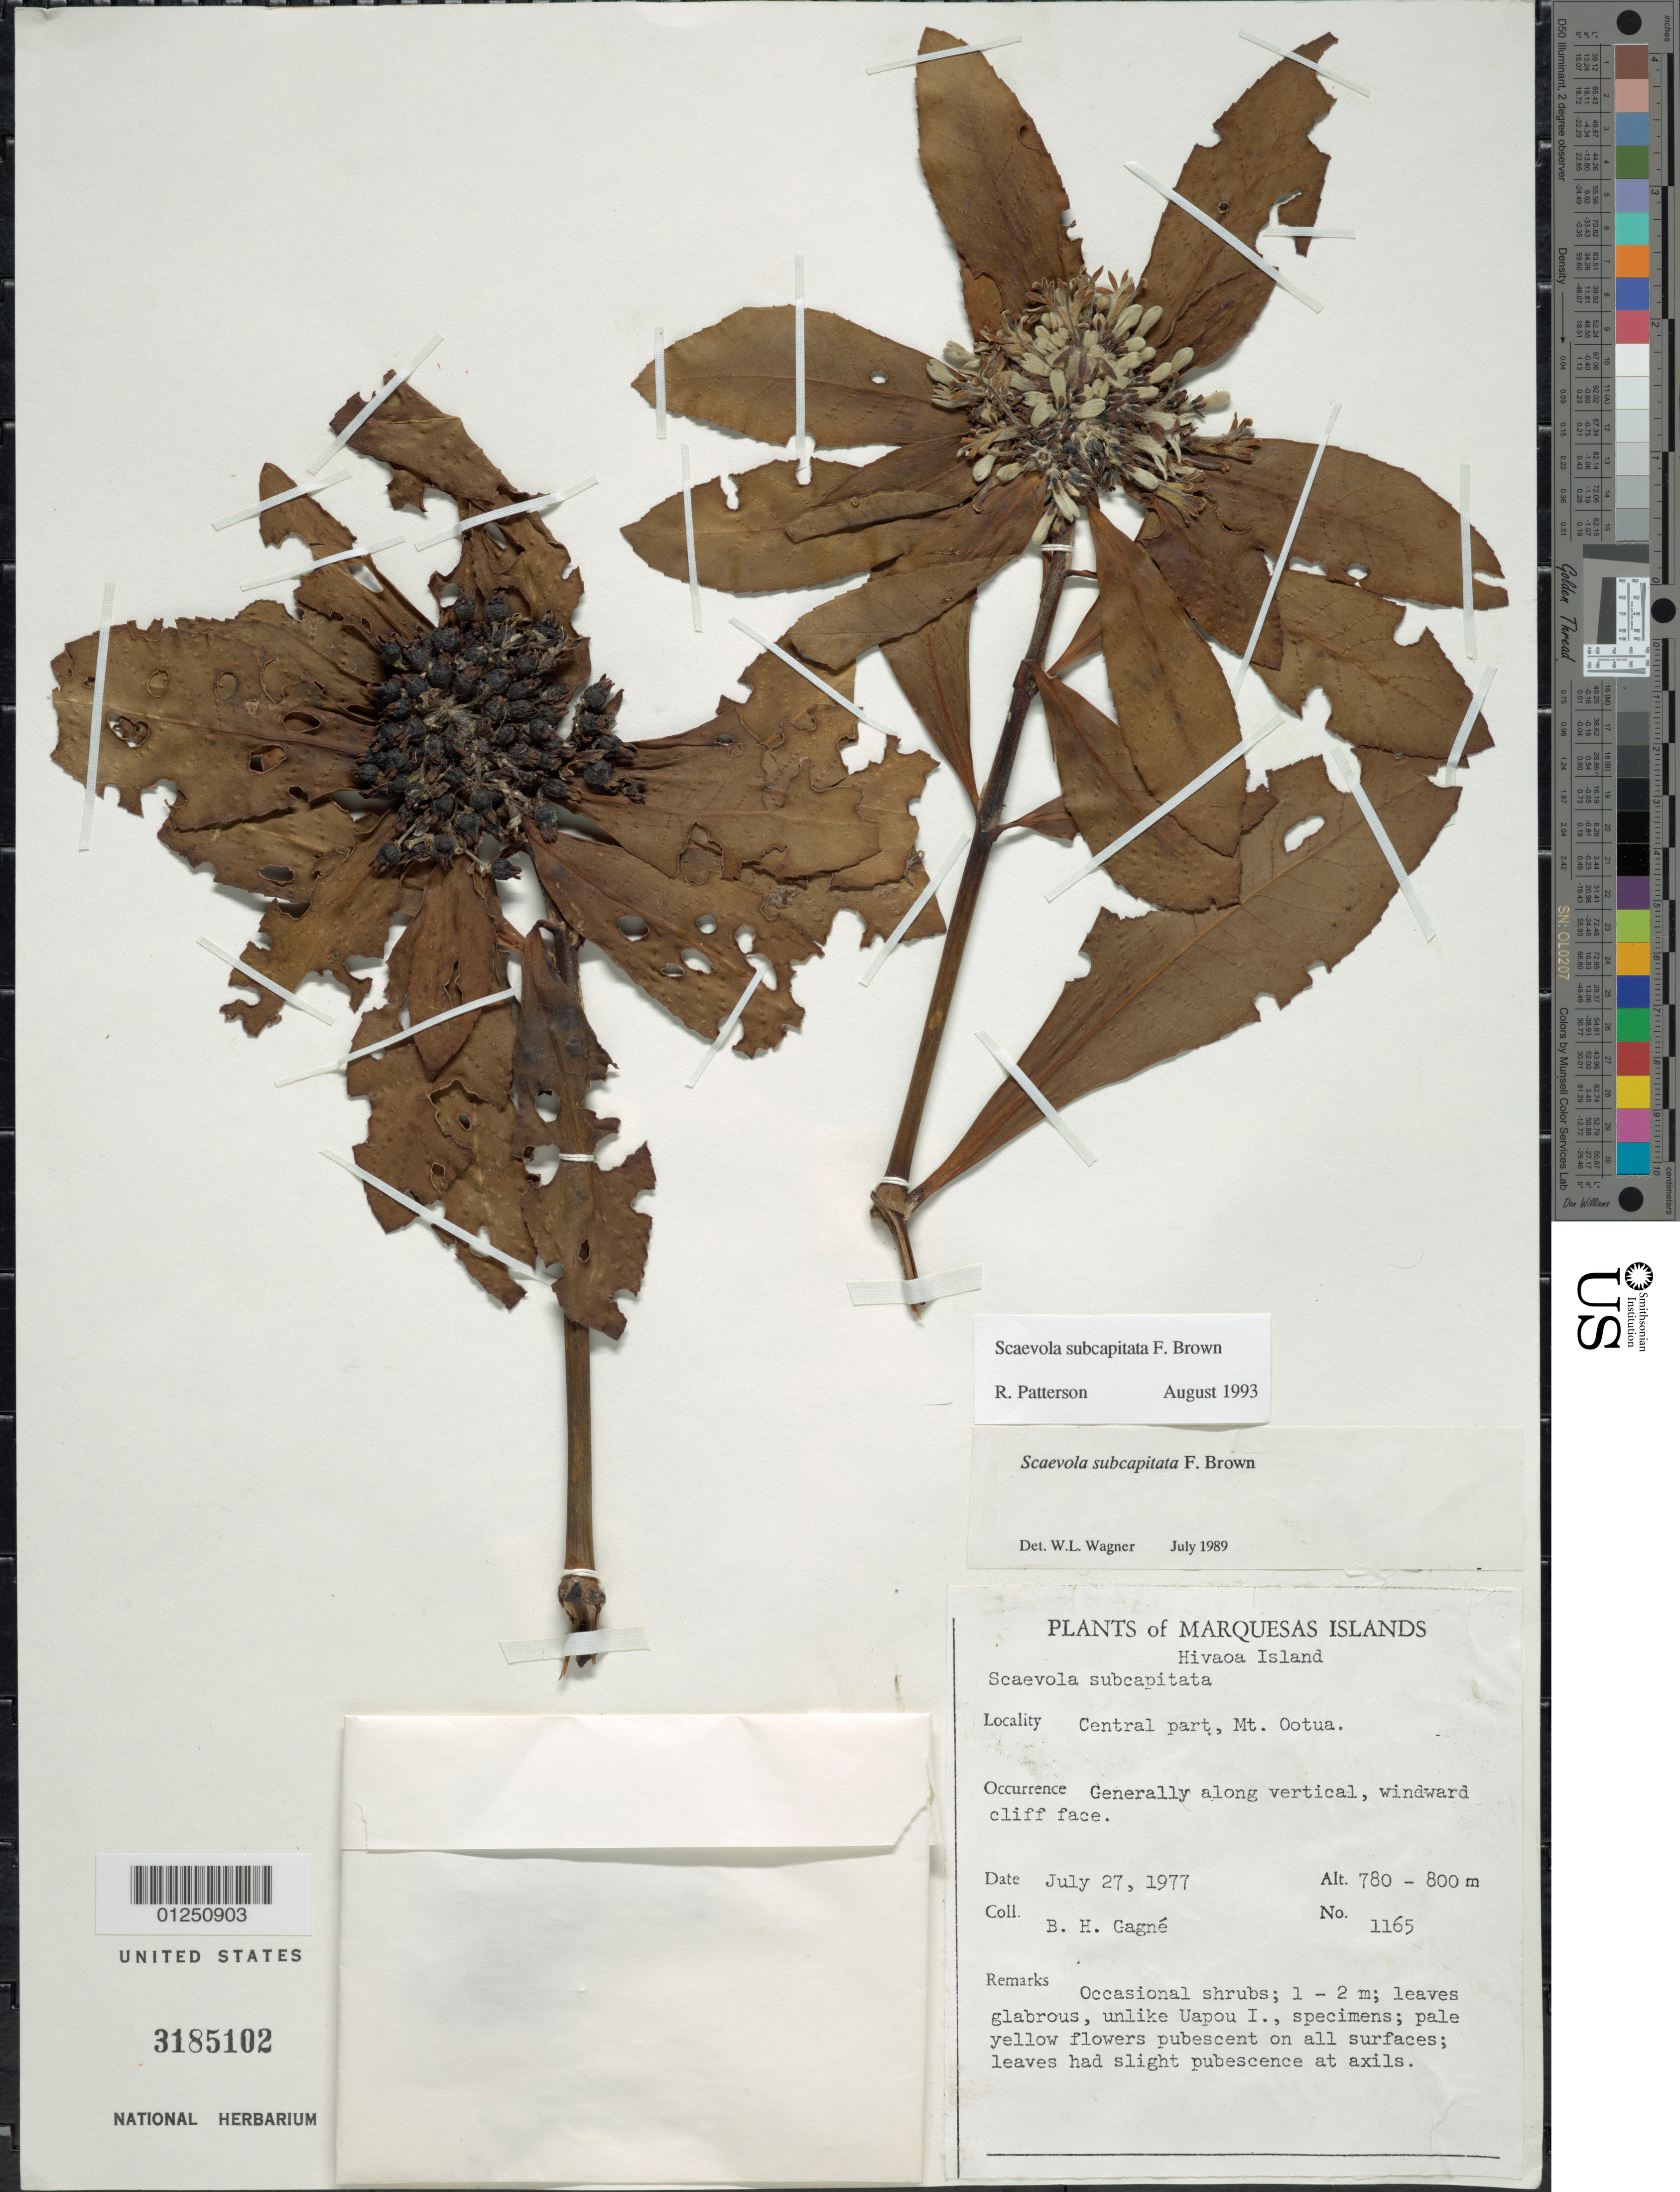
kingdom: Plantae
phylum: Tracheophyta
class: Magnoliopsida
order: Asterales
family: Goodeniaceae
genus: Scaevola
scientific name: Scaevola subcapitata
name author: F. Br.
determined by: Wagner, W. L., (BOT), Smithsonian Institution - National Museum of Natural History (UNITED STATES)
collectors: B. H. Gagné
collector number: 1165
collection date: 1977-07-27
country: French Polynesia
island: Hiva Oa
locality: Mt. Ootua, central part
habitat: Vertical windward cliff face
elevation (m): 780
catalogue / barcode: US 3185102